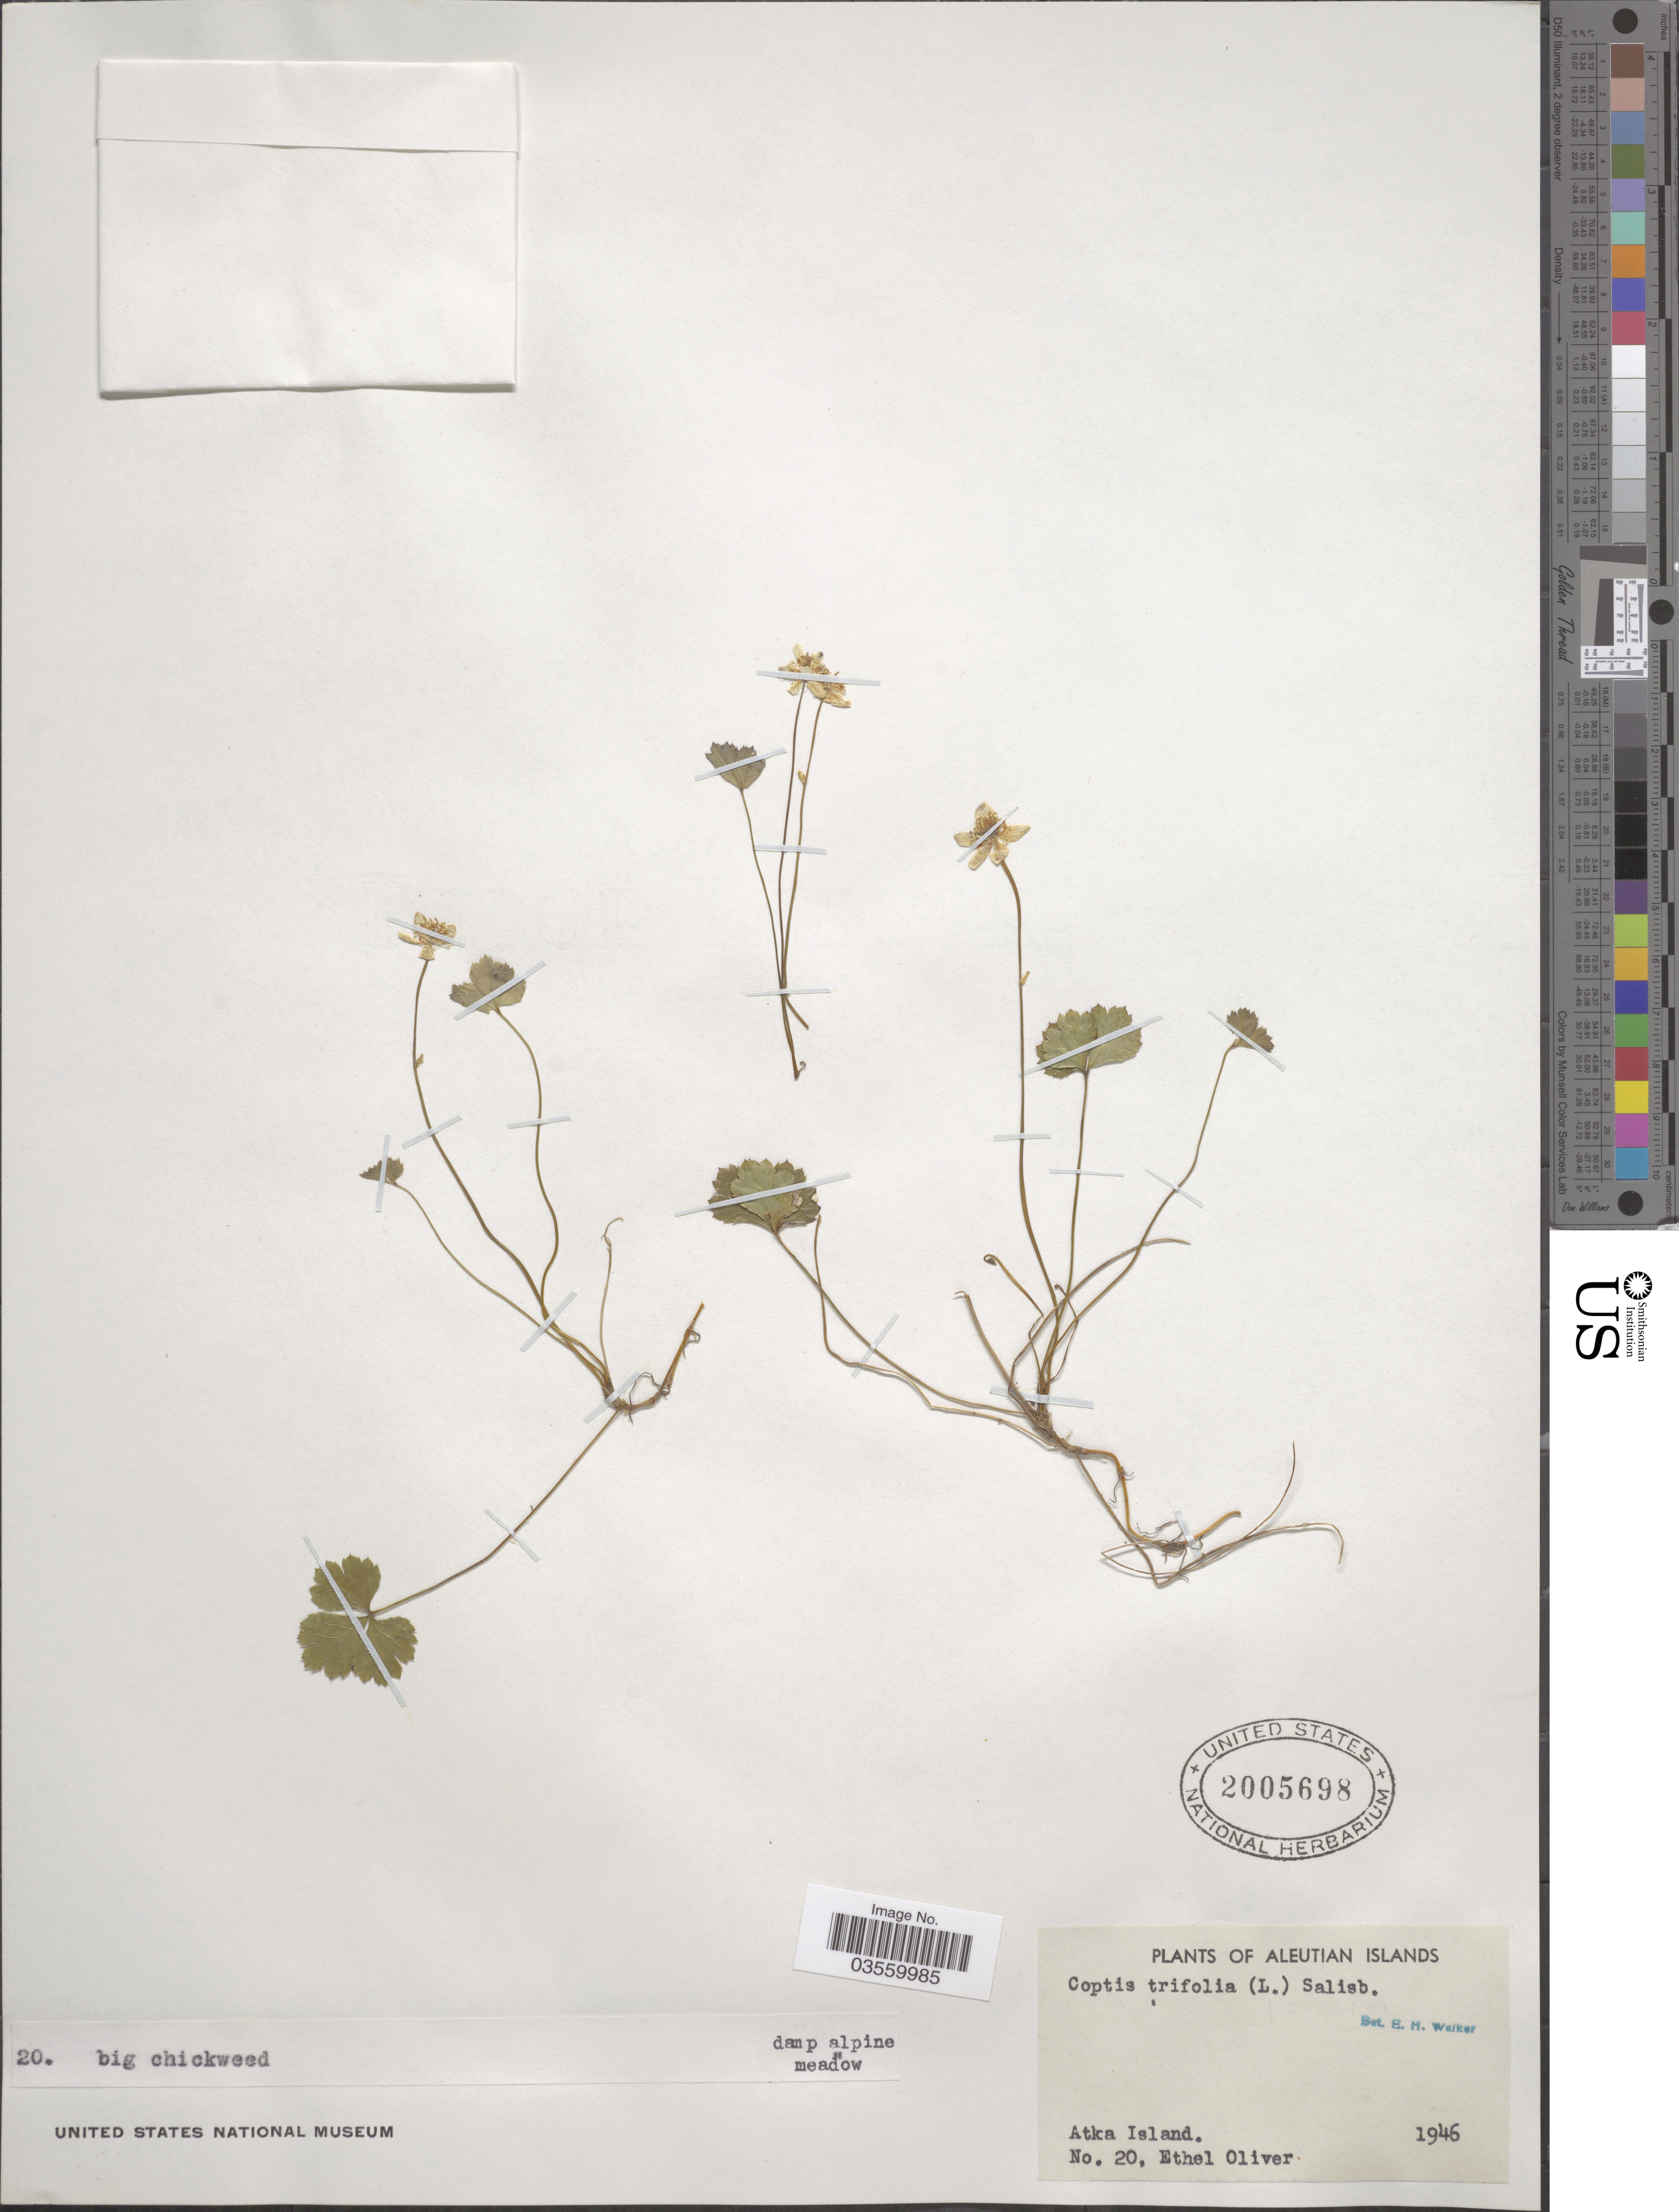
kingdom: Plantae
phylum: Tracheophyta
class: Magnoliopsida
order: Ranunculales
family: Ranunculaceae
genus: Coptis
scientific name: Coptis trifolia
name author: (L.) Salisb.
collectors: E. Oliver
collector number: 20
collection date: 1946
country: United States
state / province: Alaska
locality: Aleutian Islands. Atka Island.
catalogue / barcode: US 2005698